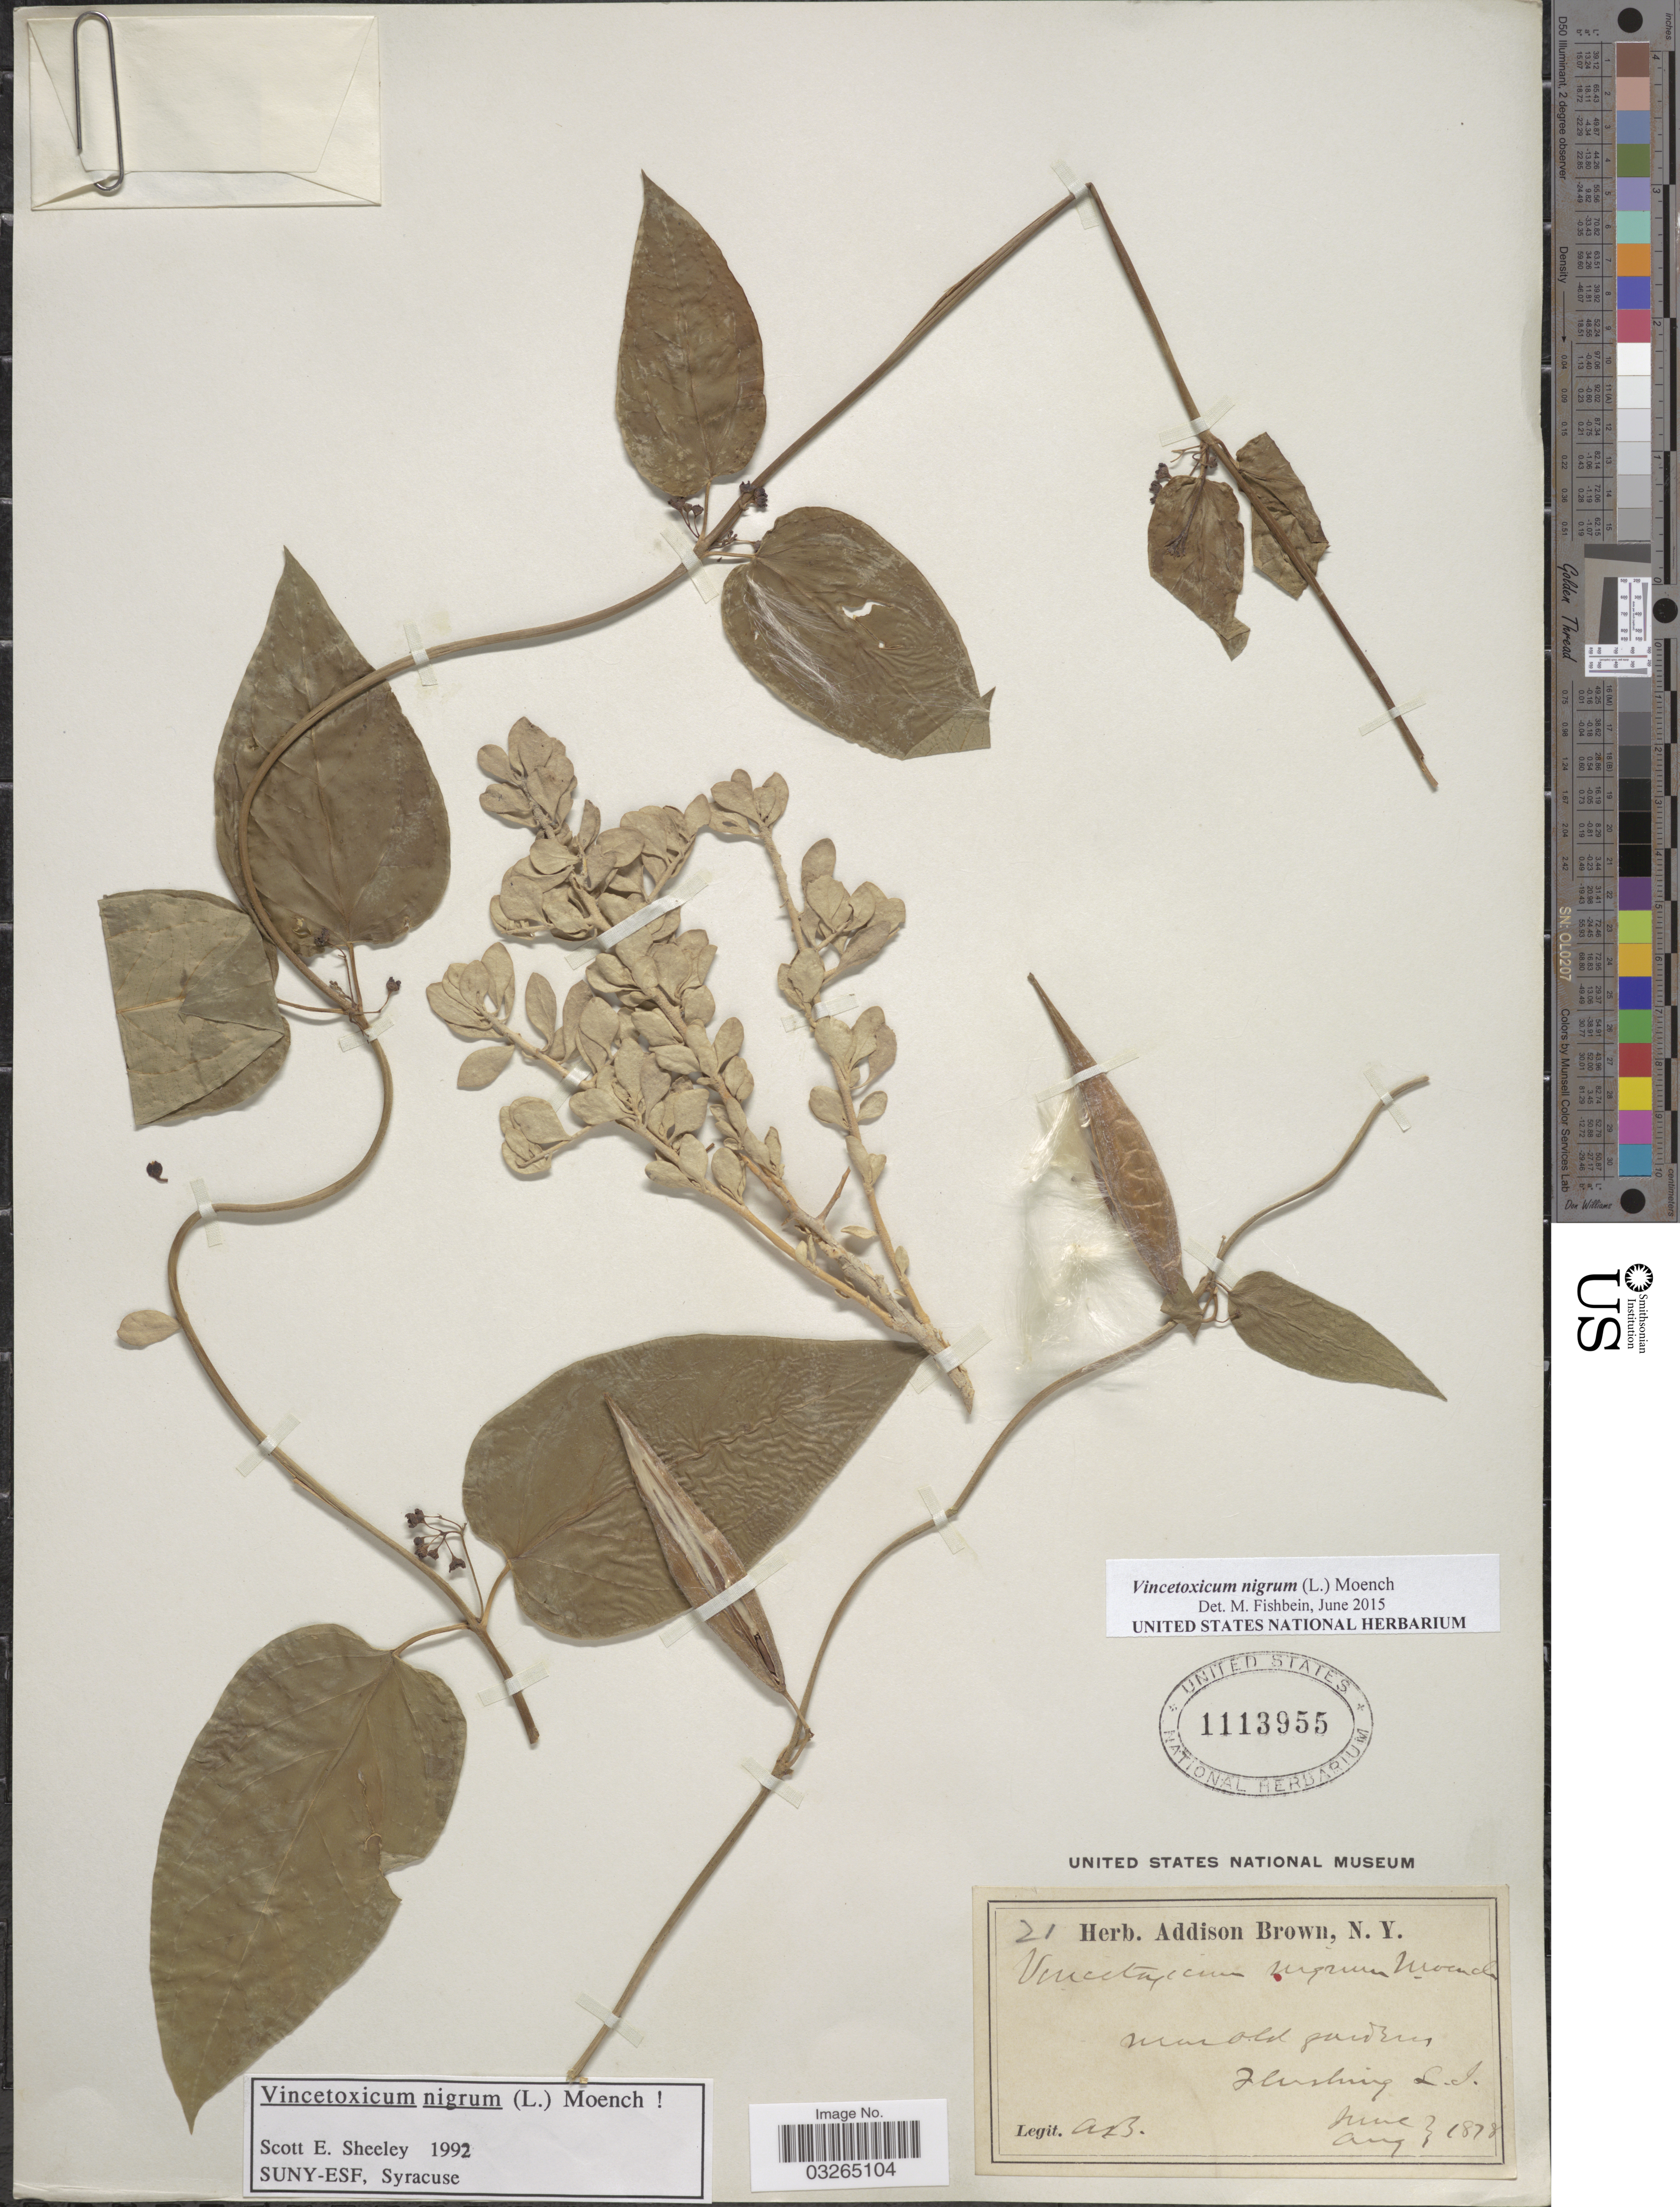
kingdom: Plantae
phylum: Tracheophyta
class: Magnoliopsida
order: Gentianales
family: Apocynaceae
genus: Vincetoxicum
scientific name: Vincetoxicum nigrum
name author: (L.) Moench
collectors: A. Brown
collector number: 21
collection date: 1878-06/1878-08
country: United States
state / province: New York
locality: Flushing, L.I.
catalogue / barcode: US 1113955